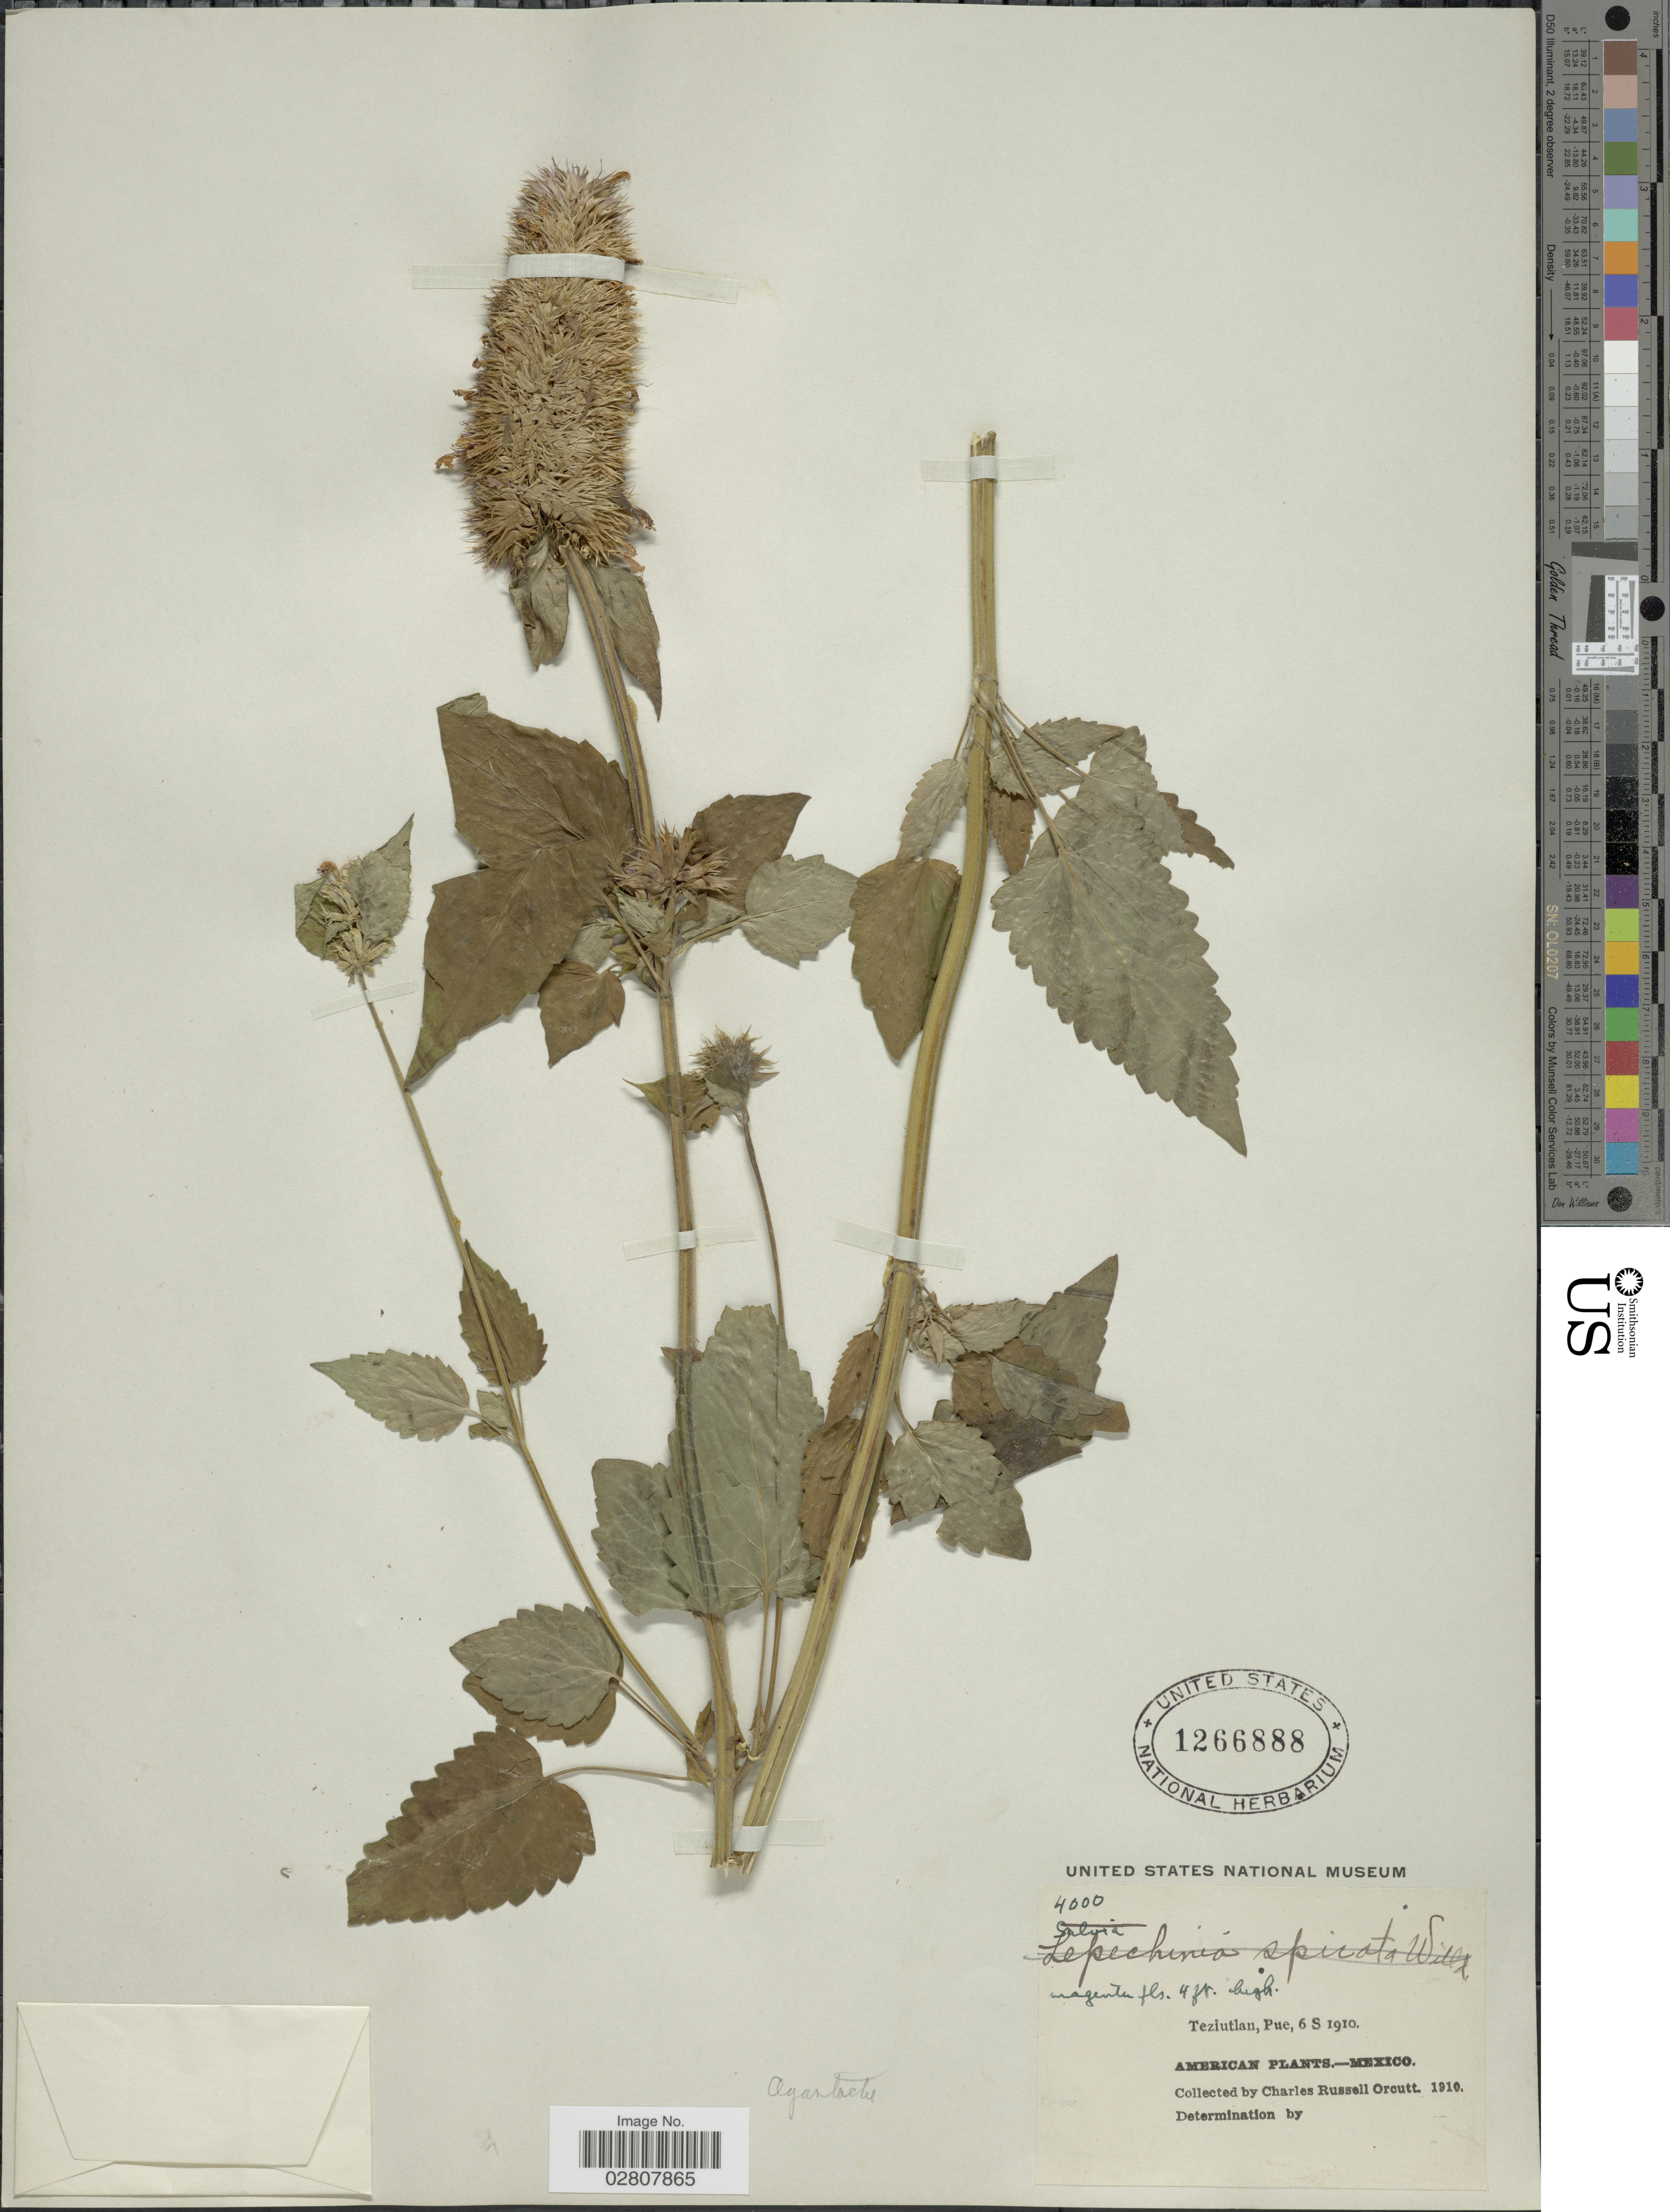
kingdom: Plantae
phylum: Tracheophyta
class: Magnoliopsida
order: Lamiales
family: Lamiaceae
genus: Lepechinia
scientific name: Lepechinia caulescens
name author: (Ortega) Epling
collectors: C. R. Orcutt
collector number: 4000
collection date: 1910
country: Mexico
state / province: Puebla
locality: Teziutlan. 6S.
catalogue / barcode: US 1266888